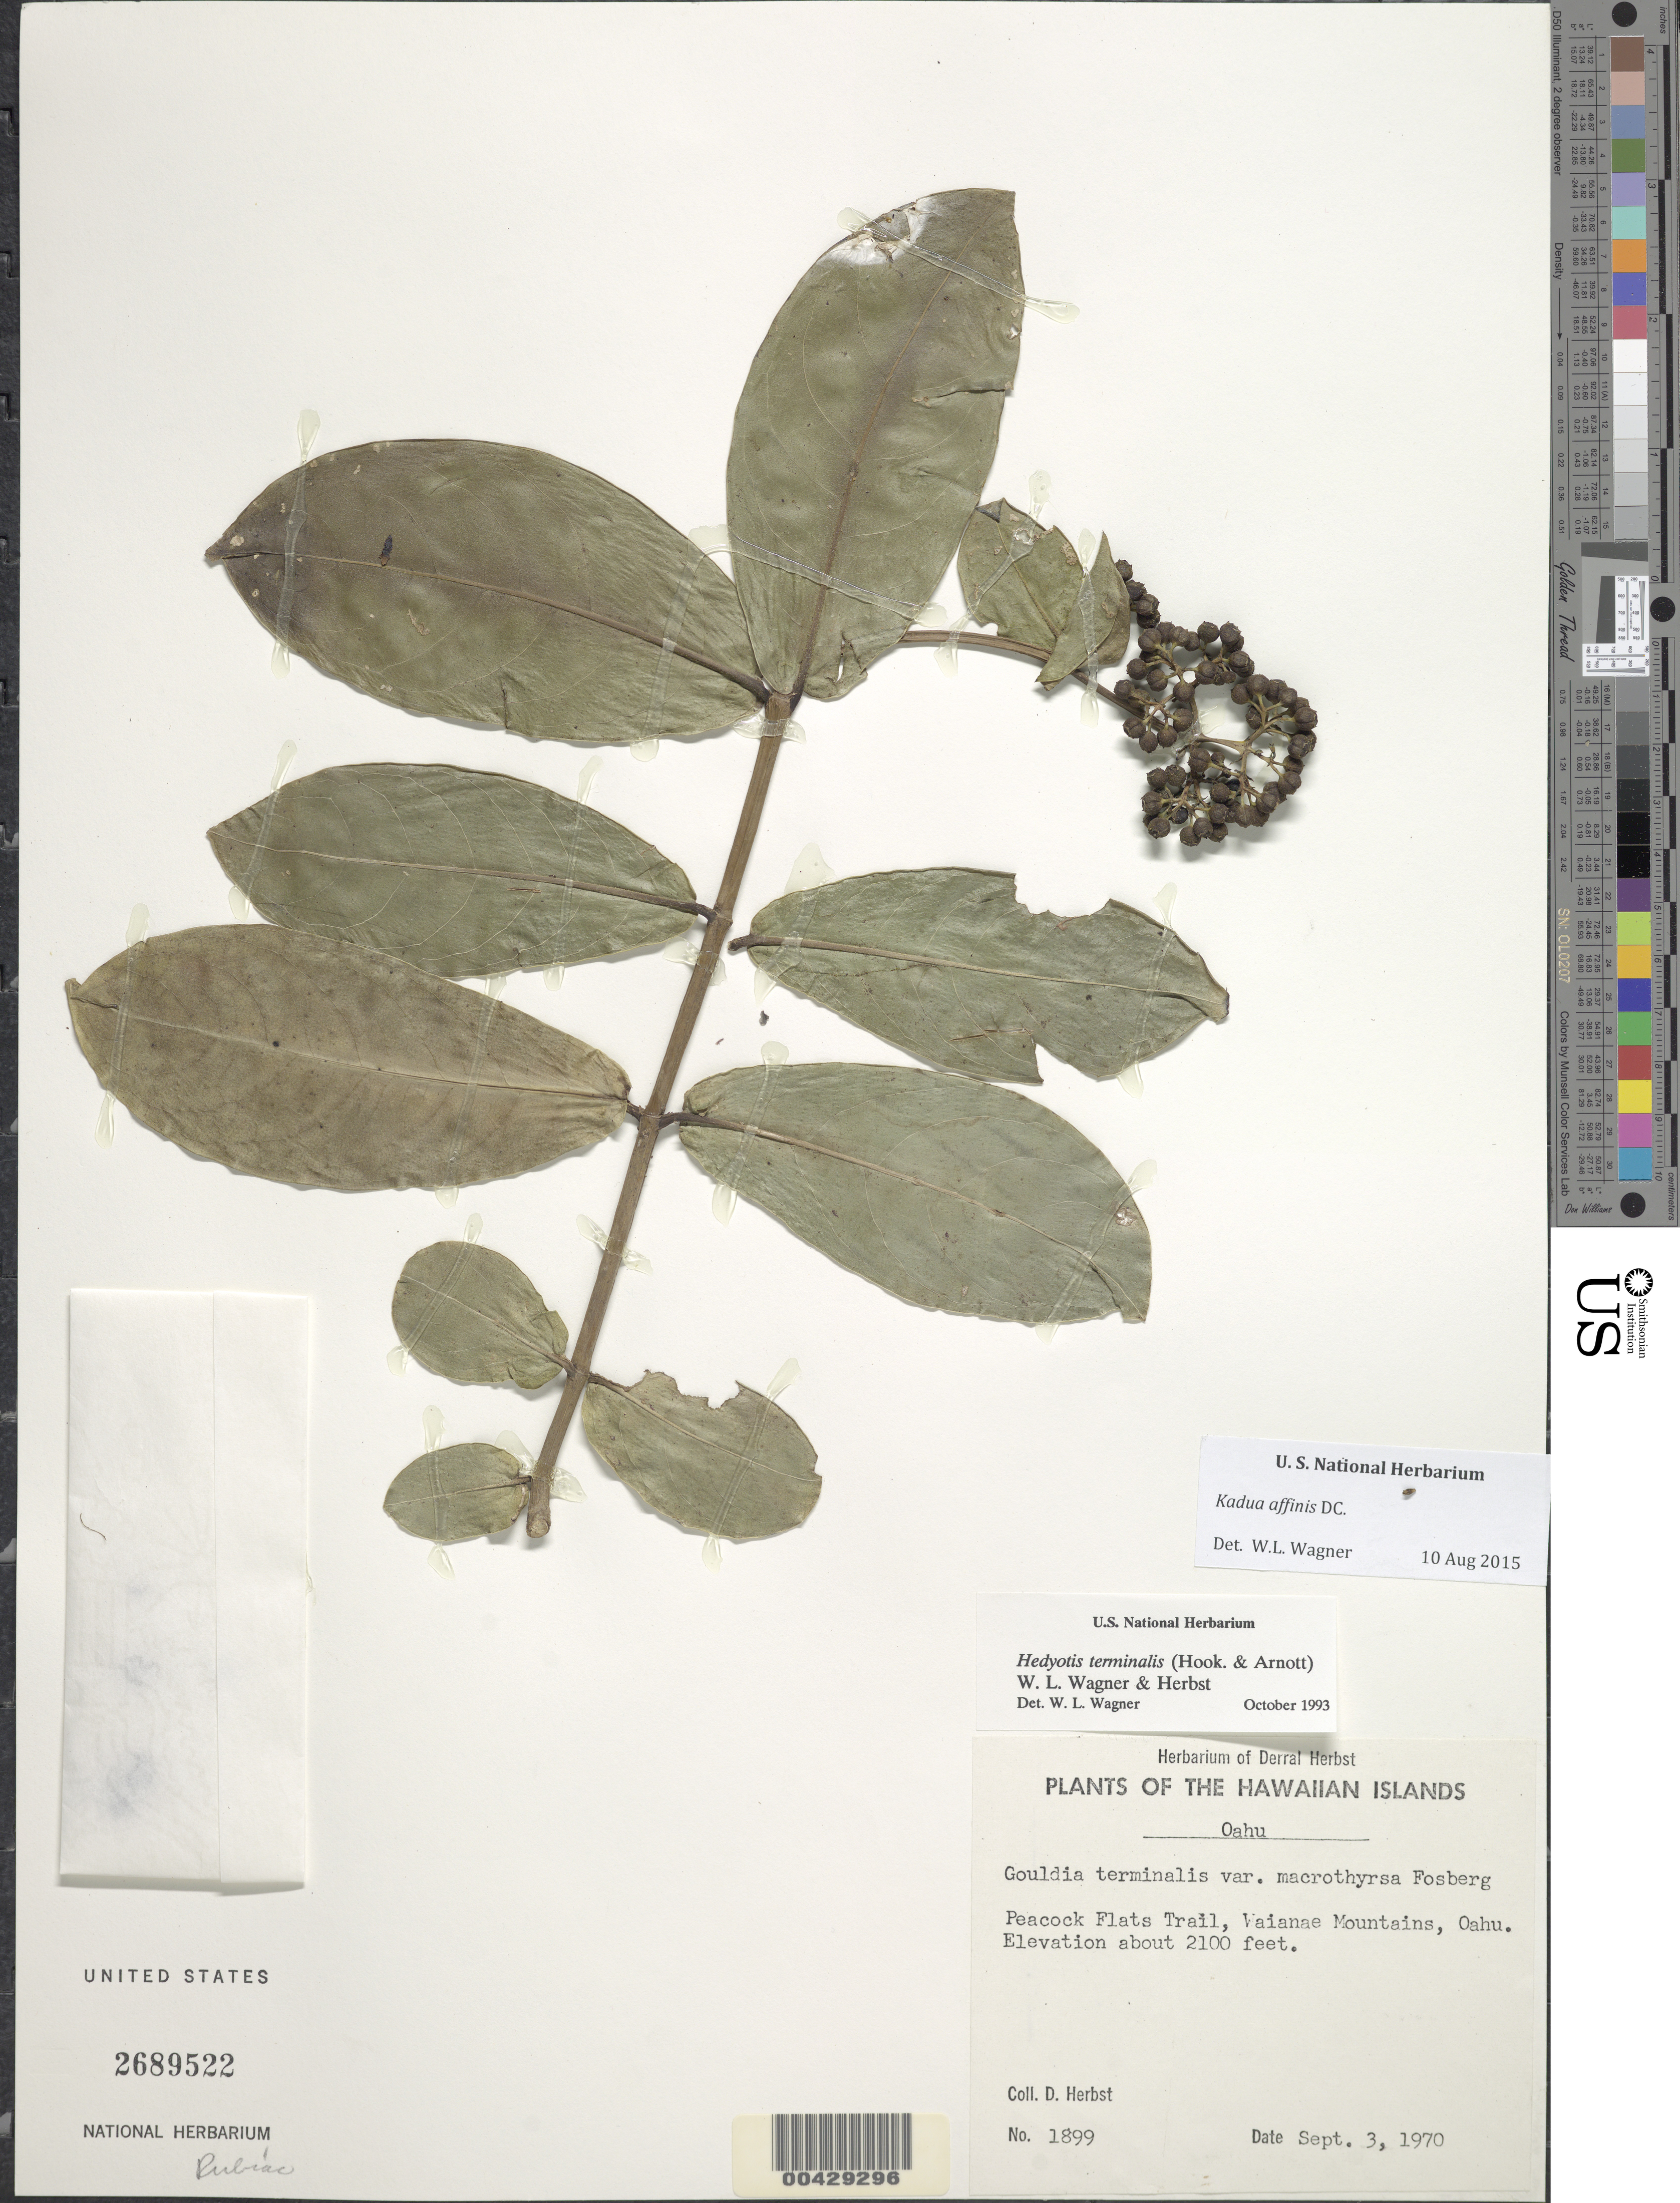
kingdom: Plantae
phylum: Tracheophyta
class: Magnoliopsida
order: Gentianales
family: Rubiaceae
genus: Kadua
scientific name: Kadua affinis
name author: DC.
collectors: D. R. Herbst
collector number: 1899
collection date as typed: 3 Sep 1970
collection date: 1970-09-03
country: United States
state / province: Hawaii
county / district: Honolulu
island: Oahu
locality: Peacock Flats Trail, Waianae Mountains.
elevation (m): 640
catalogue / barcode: US 2689522